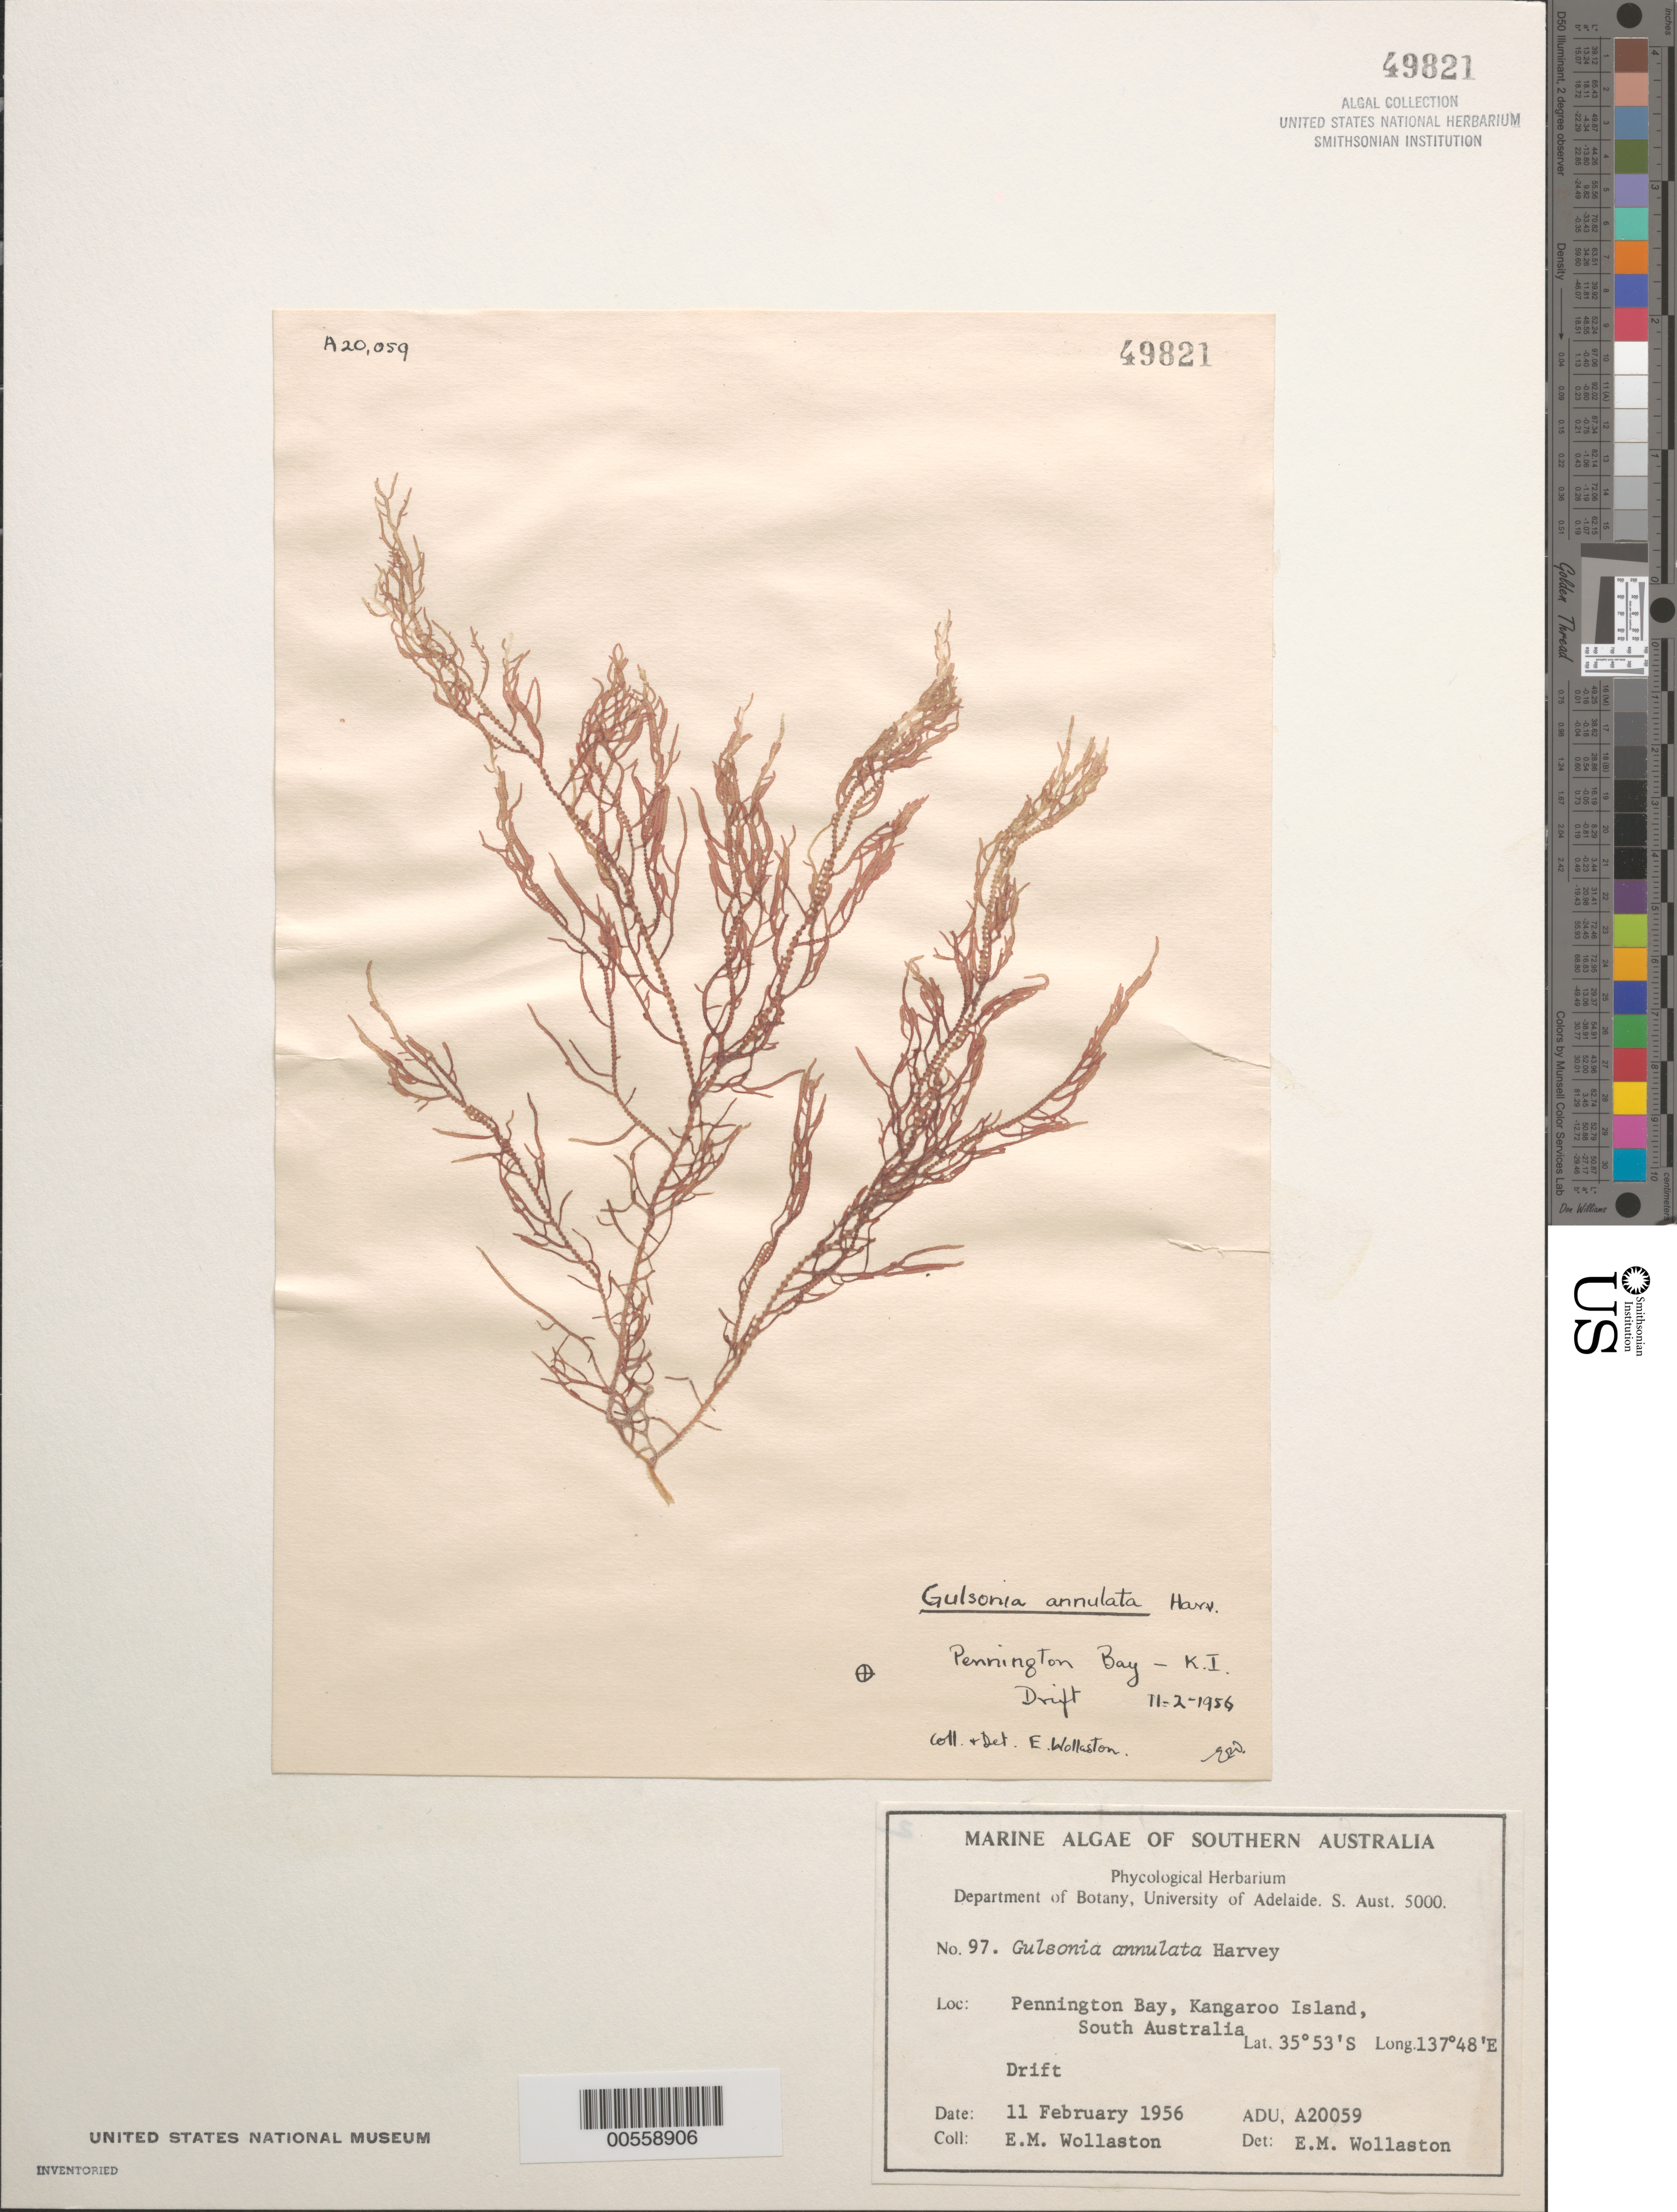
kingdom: Plantae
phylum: Rhodophyta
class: Florideophyceae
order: Ceramiales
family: Callithamniaceae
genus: Gulsonia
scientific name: Gulsonia annulata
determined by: Wollaston, E. M.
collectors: E. Wollaston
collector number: ADU A20059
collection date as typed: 11 Feb 1956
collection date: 1956-02-11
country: Australia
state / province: South Australia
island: Kangaroo Island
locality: Pennington Bay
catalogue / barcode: US 49821